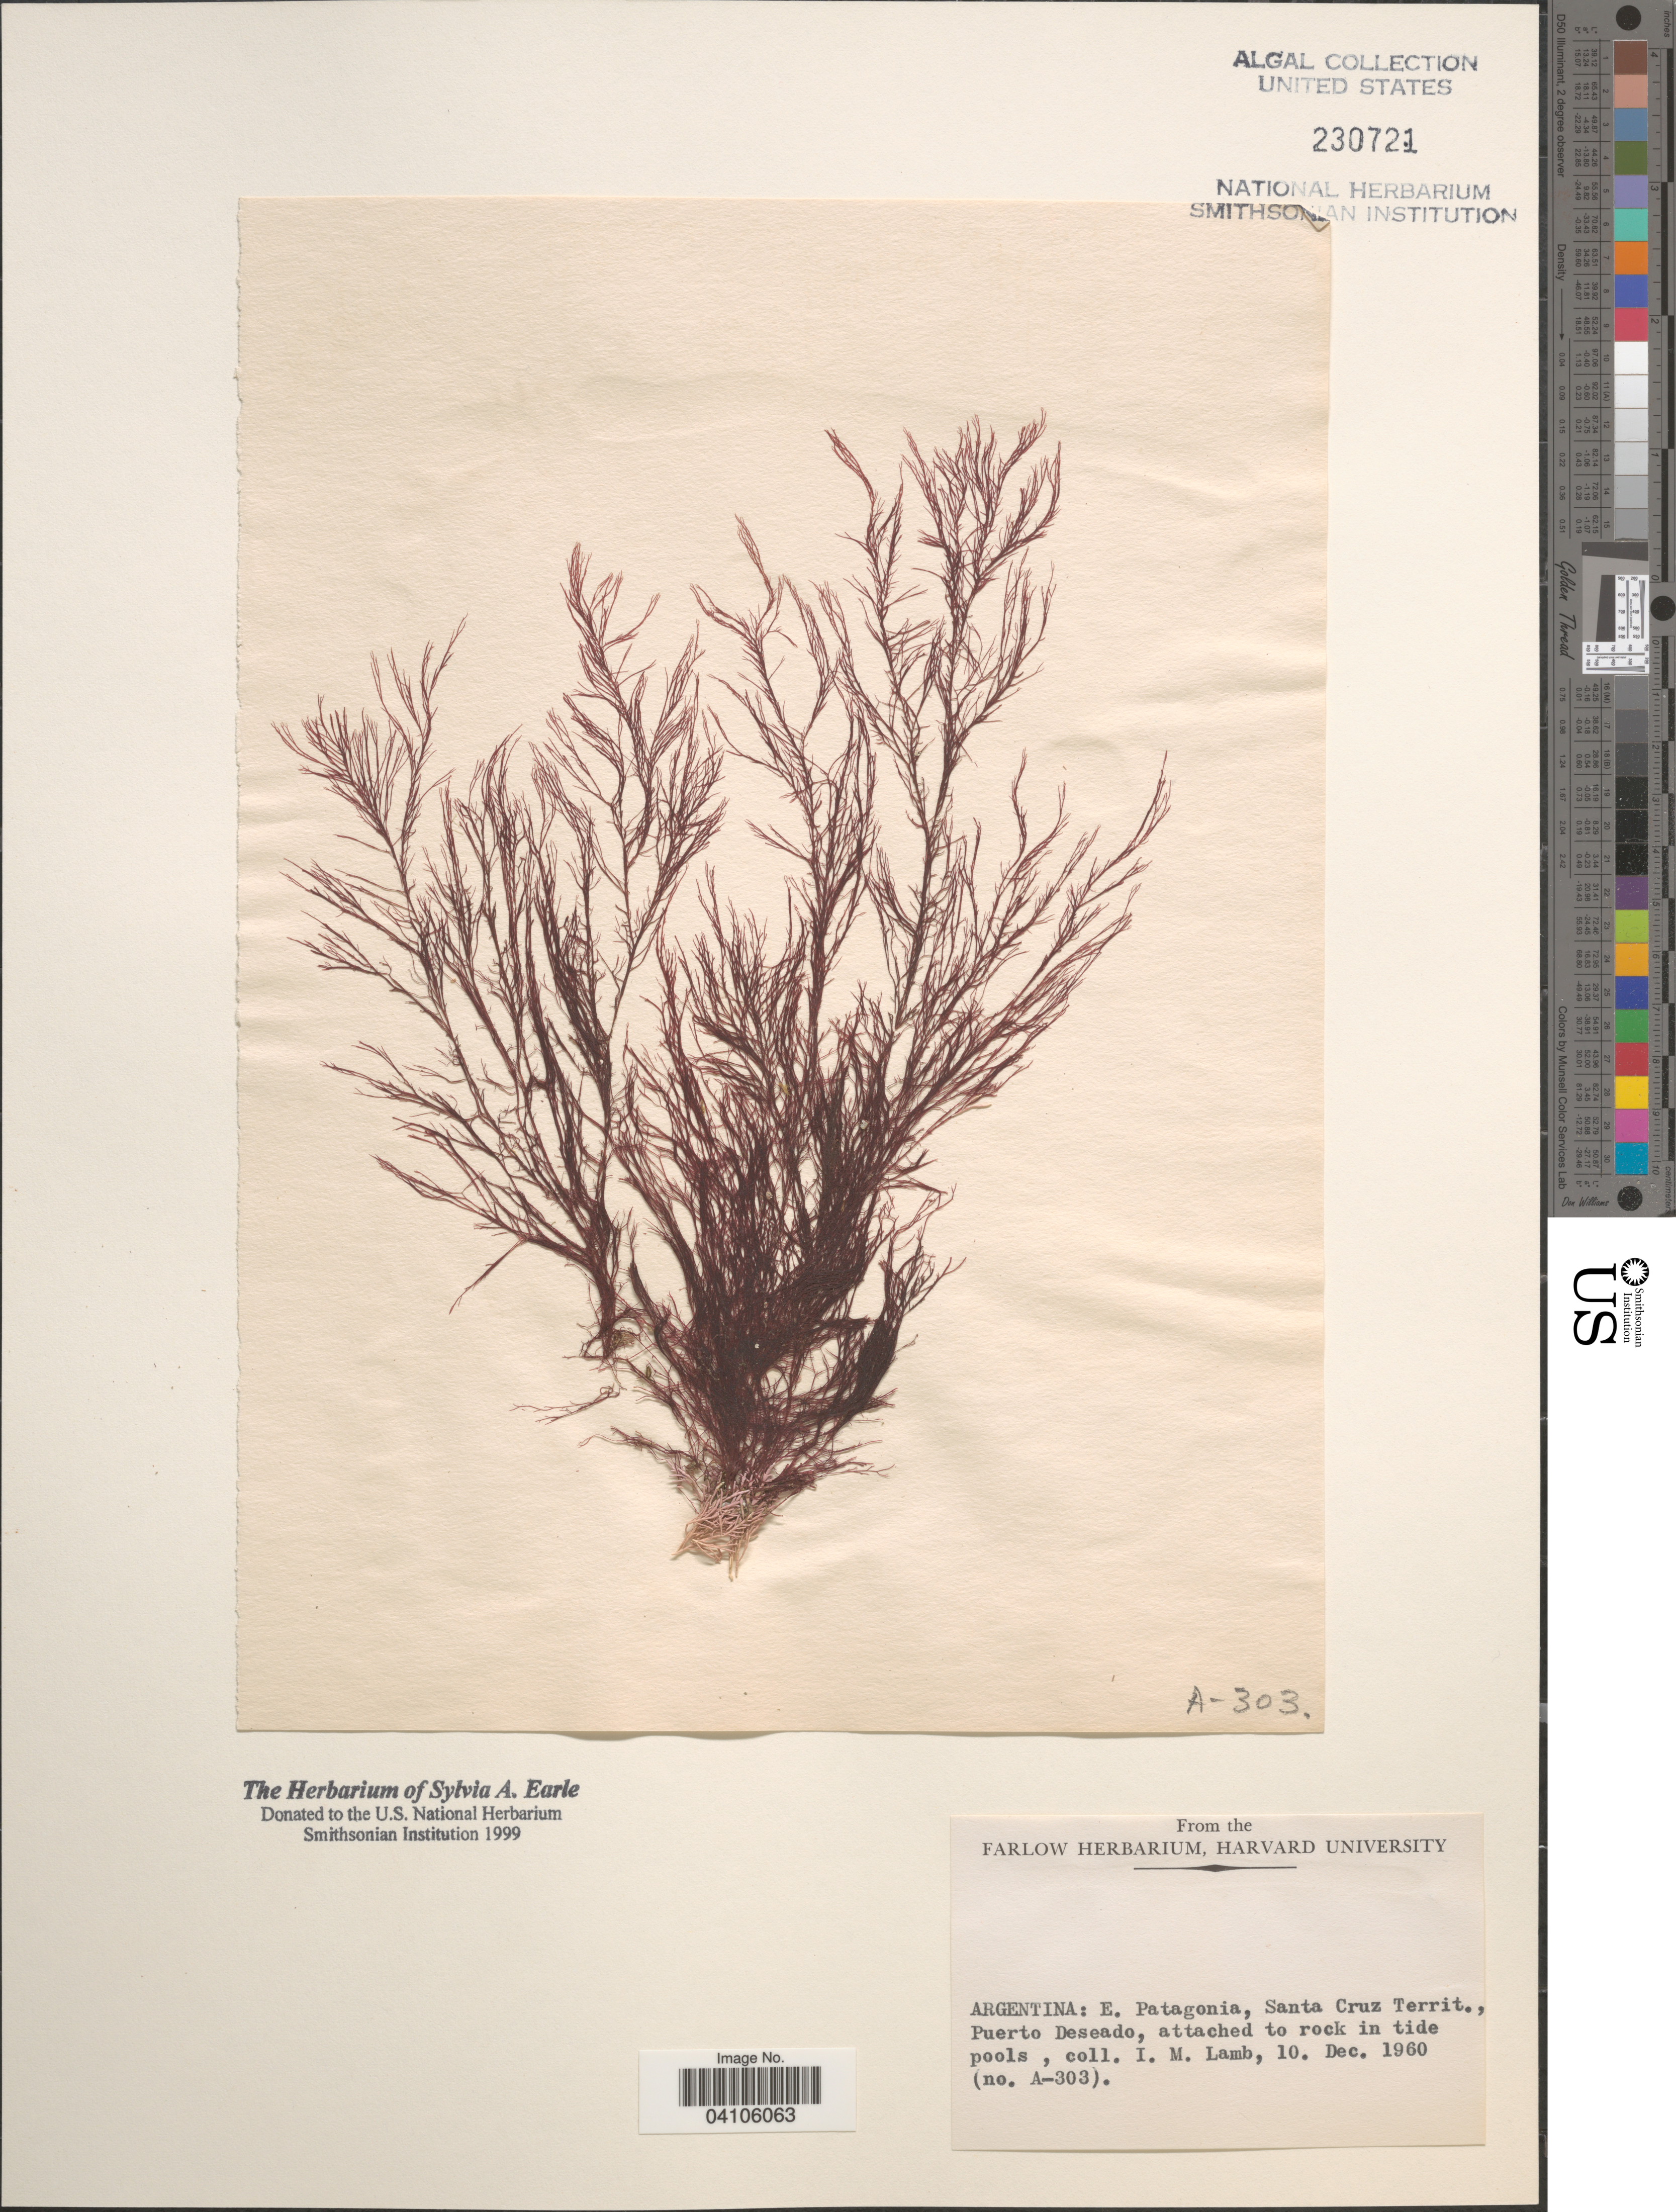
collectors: I. M. Lamb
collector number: A-303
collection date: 1960-12-10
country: Argentina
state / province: Santa Cruz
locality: E. Patagonia, Santa Cruz Territ., Puerto Deseado.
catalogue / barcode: US 230721